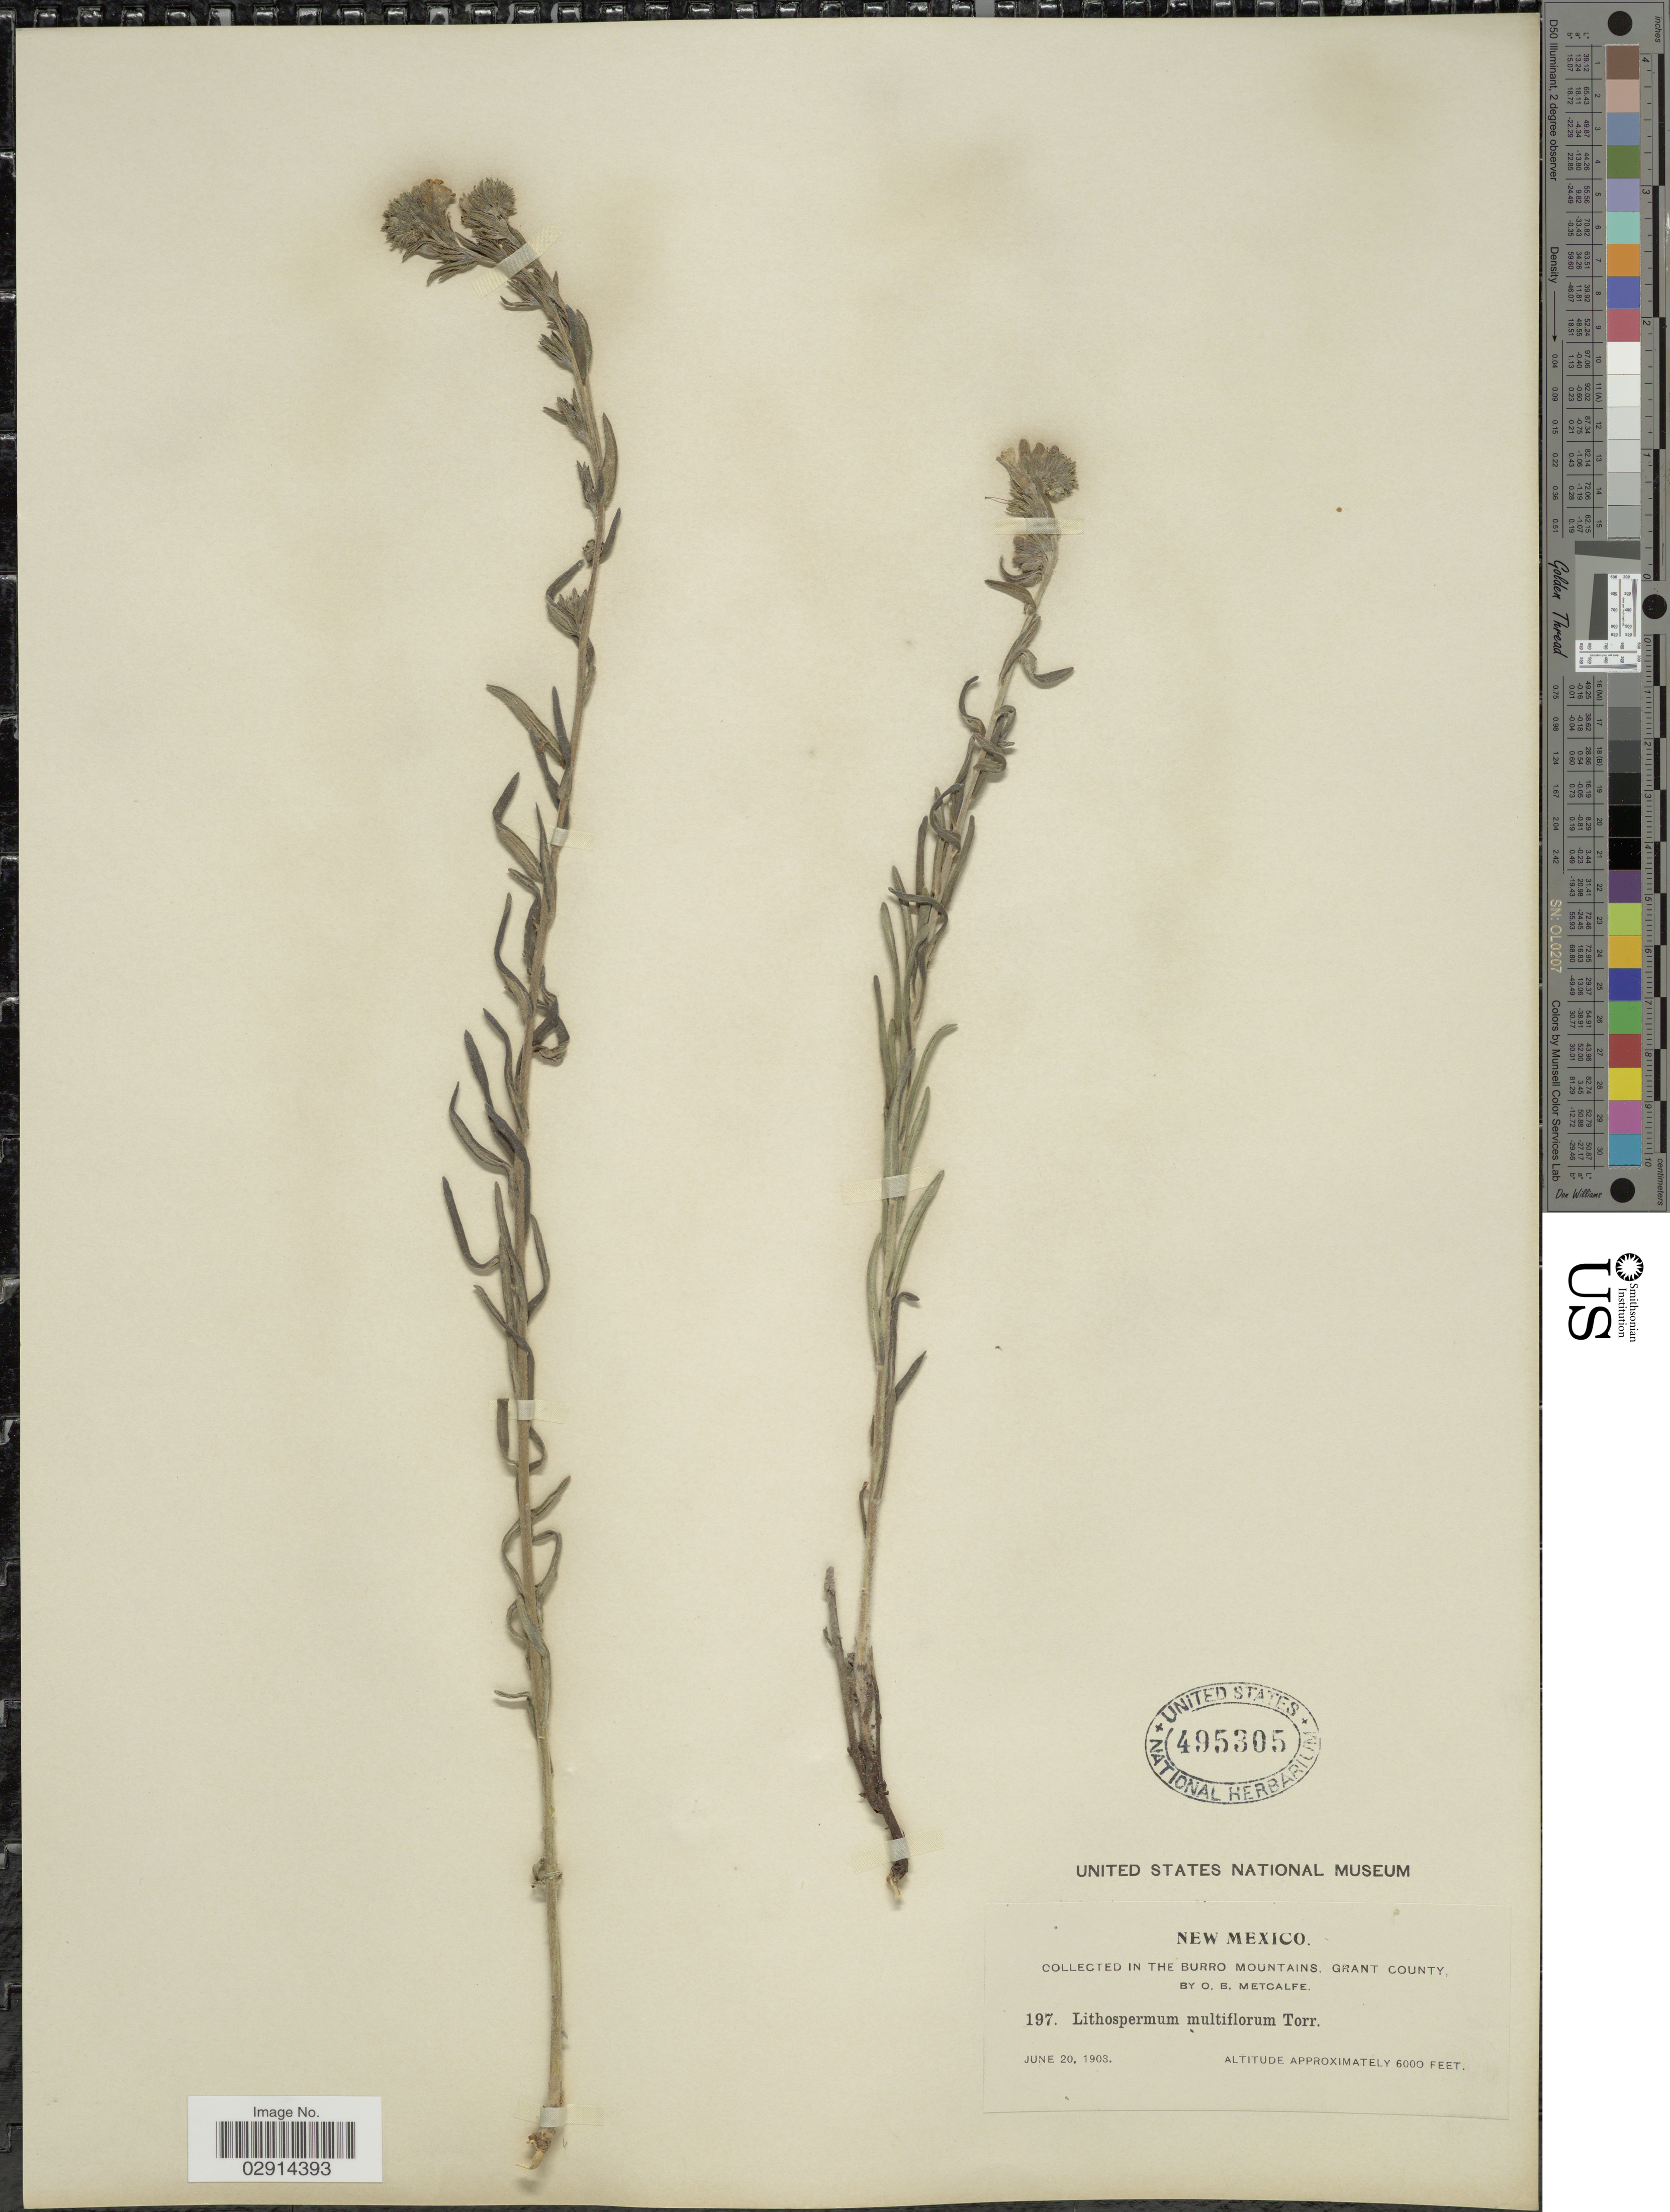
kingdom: Plantae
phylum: Tracheophyta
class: Magnoliopsida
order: Boraginales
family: Boraginaceae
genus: Lithospermum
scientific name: Lithospermum multiflorum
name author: Torr. ex A. Gray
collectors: O. B. Metcalfe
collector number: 197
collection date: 1903-06-20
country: United States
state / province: New Mexico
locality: In the Burro Mountains, Grant County.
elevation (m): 1829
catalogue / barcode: US 495305